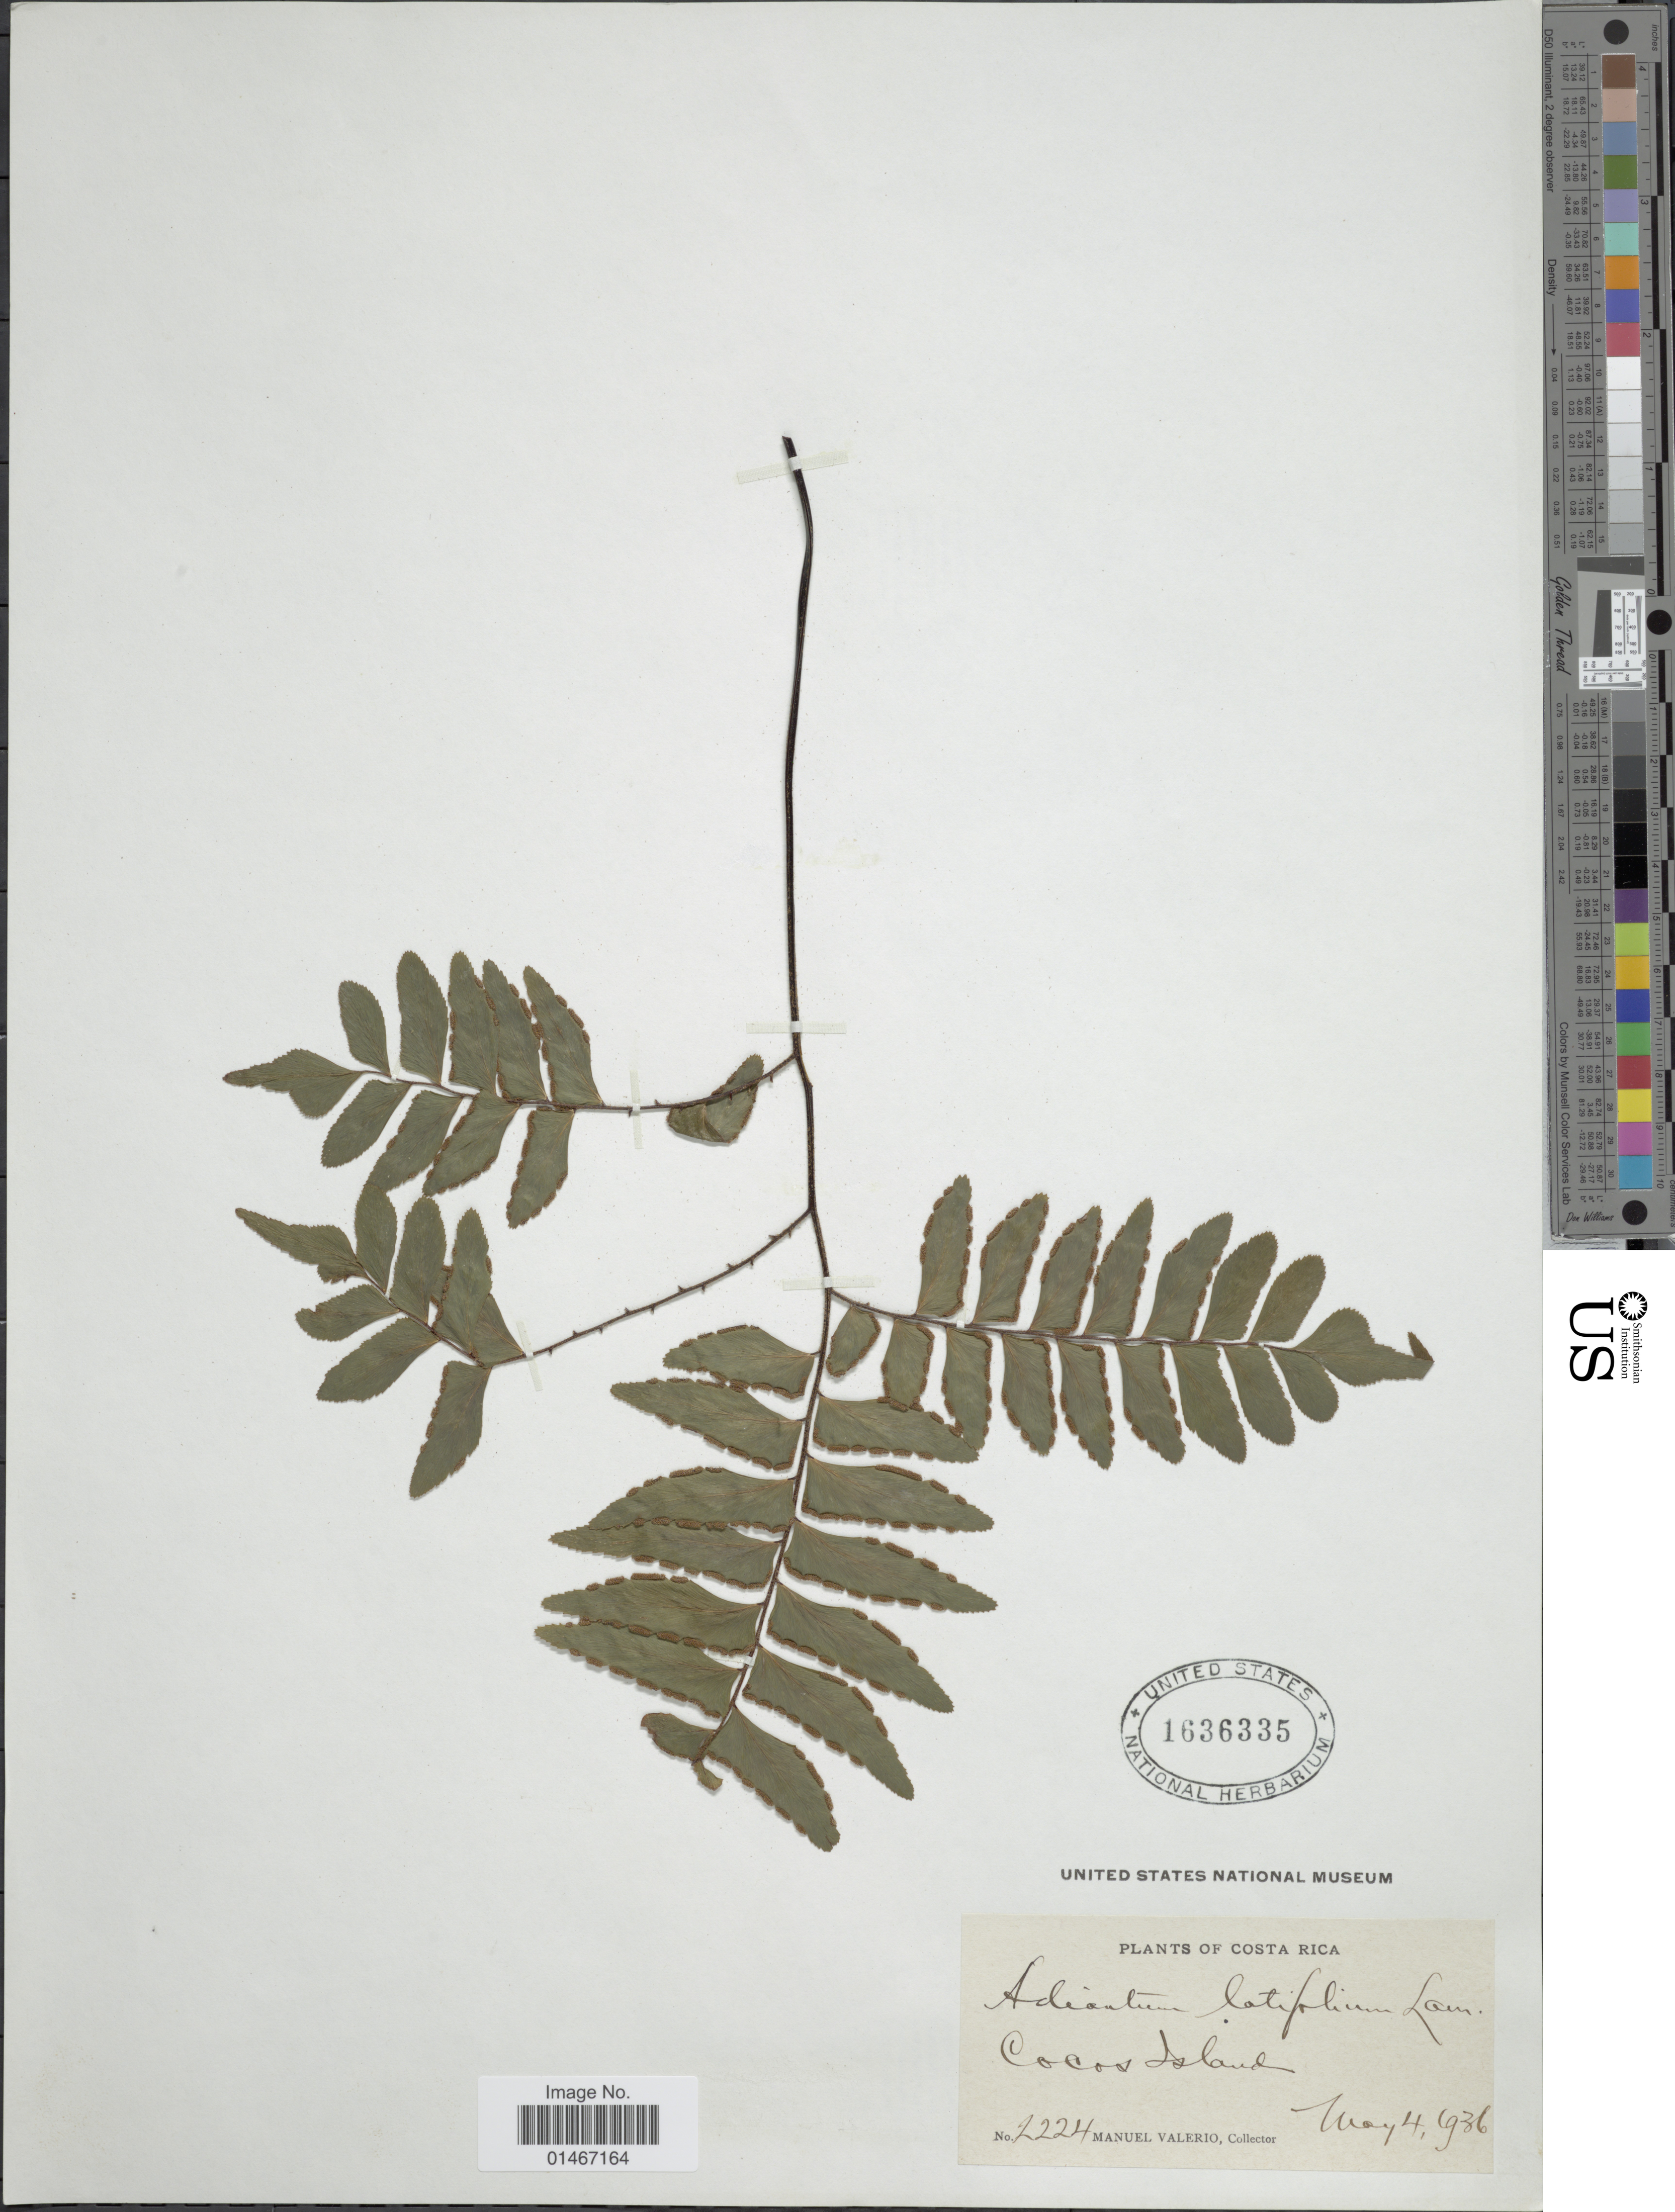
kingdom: Plantae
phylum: Tracheophyta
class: Polypodiopsida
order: Polypodiales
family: Pteridaceae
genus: Adiantum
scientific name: Adiantum latifolium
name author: Lam.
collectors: M. Valerio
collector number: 2224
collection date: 1936-05-04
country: Costa Rica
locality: Cocos Island.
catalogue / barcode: US 1636335